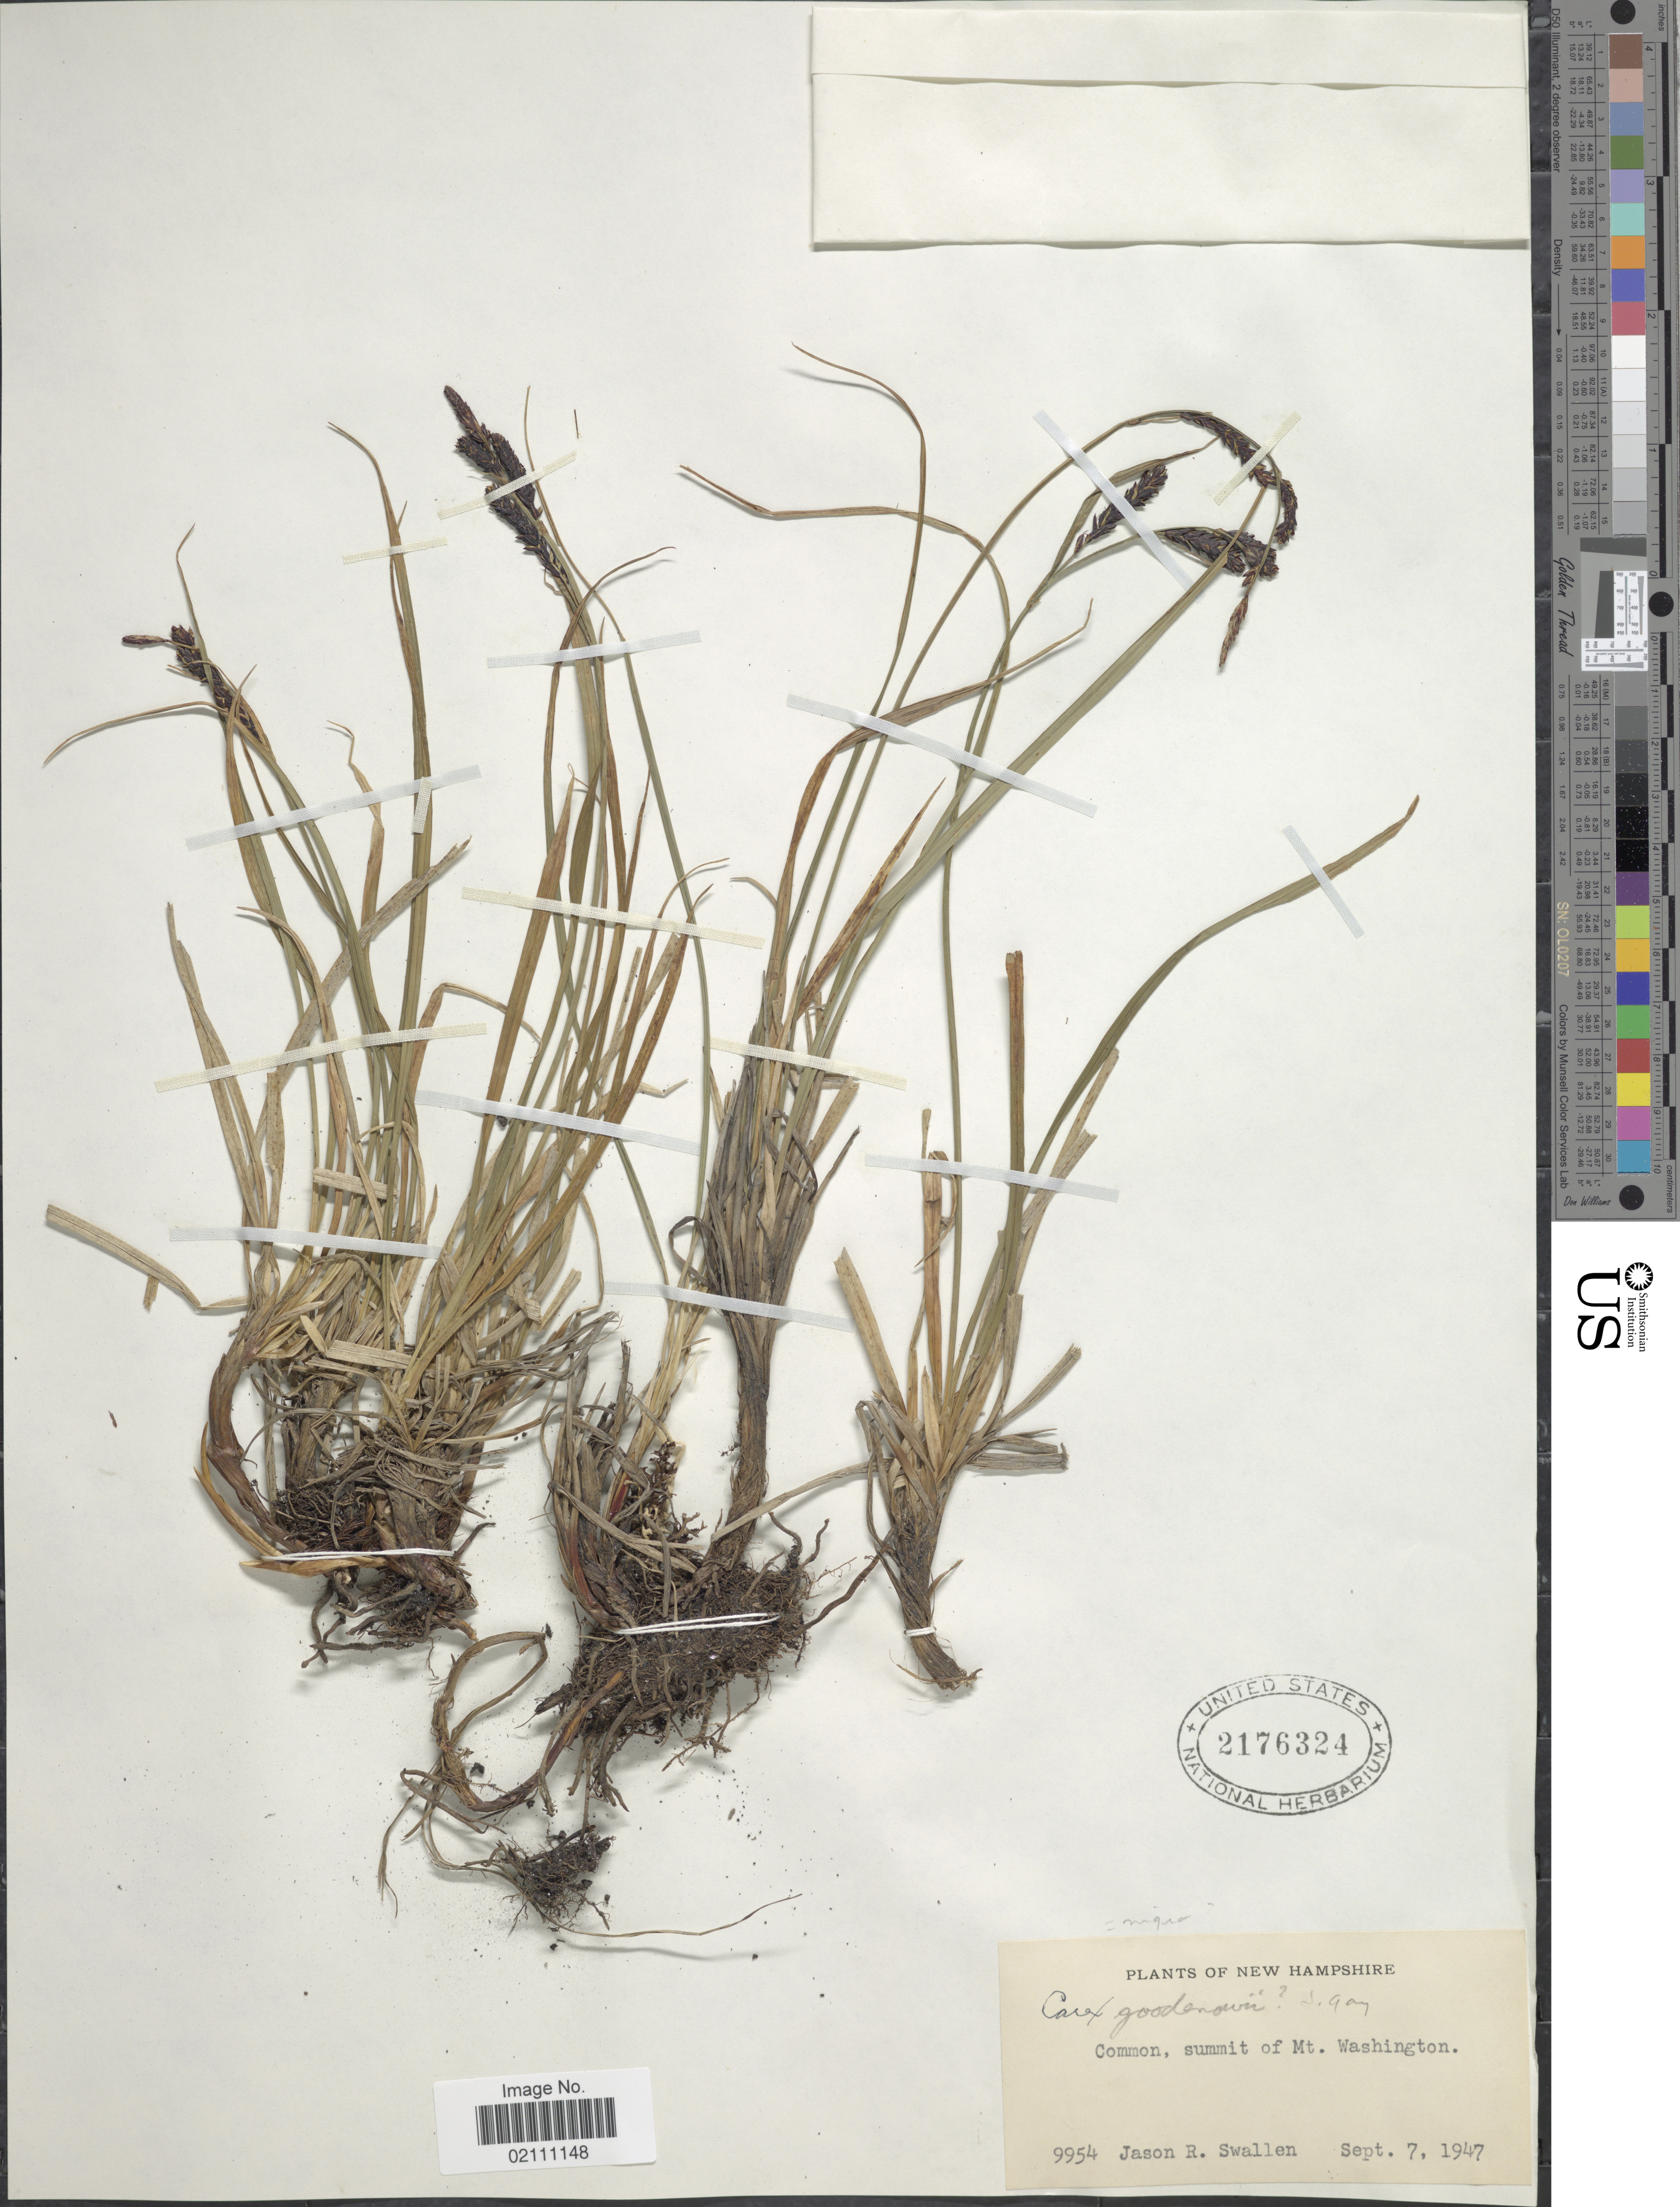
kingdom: Plantae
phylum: Tracheophyta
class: Liliopsida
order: Poales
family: Cyperaceae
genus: Carex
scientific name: Carex nigra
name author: (L.) Reichard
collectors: J. R. Swallen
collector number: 9954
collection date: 1947-07-09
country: United States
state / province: New Hampshire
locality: Common, summit of Mt. Washington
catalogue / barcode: US 2176324